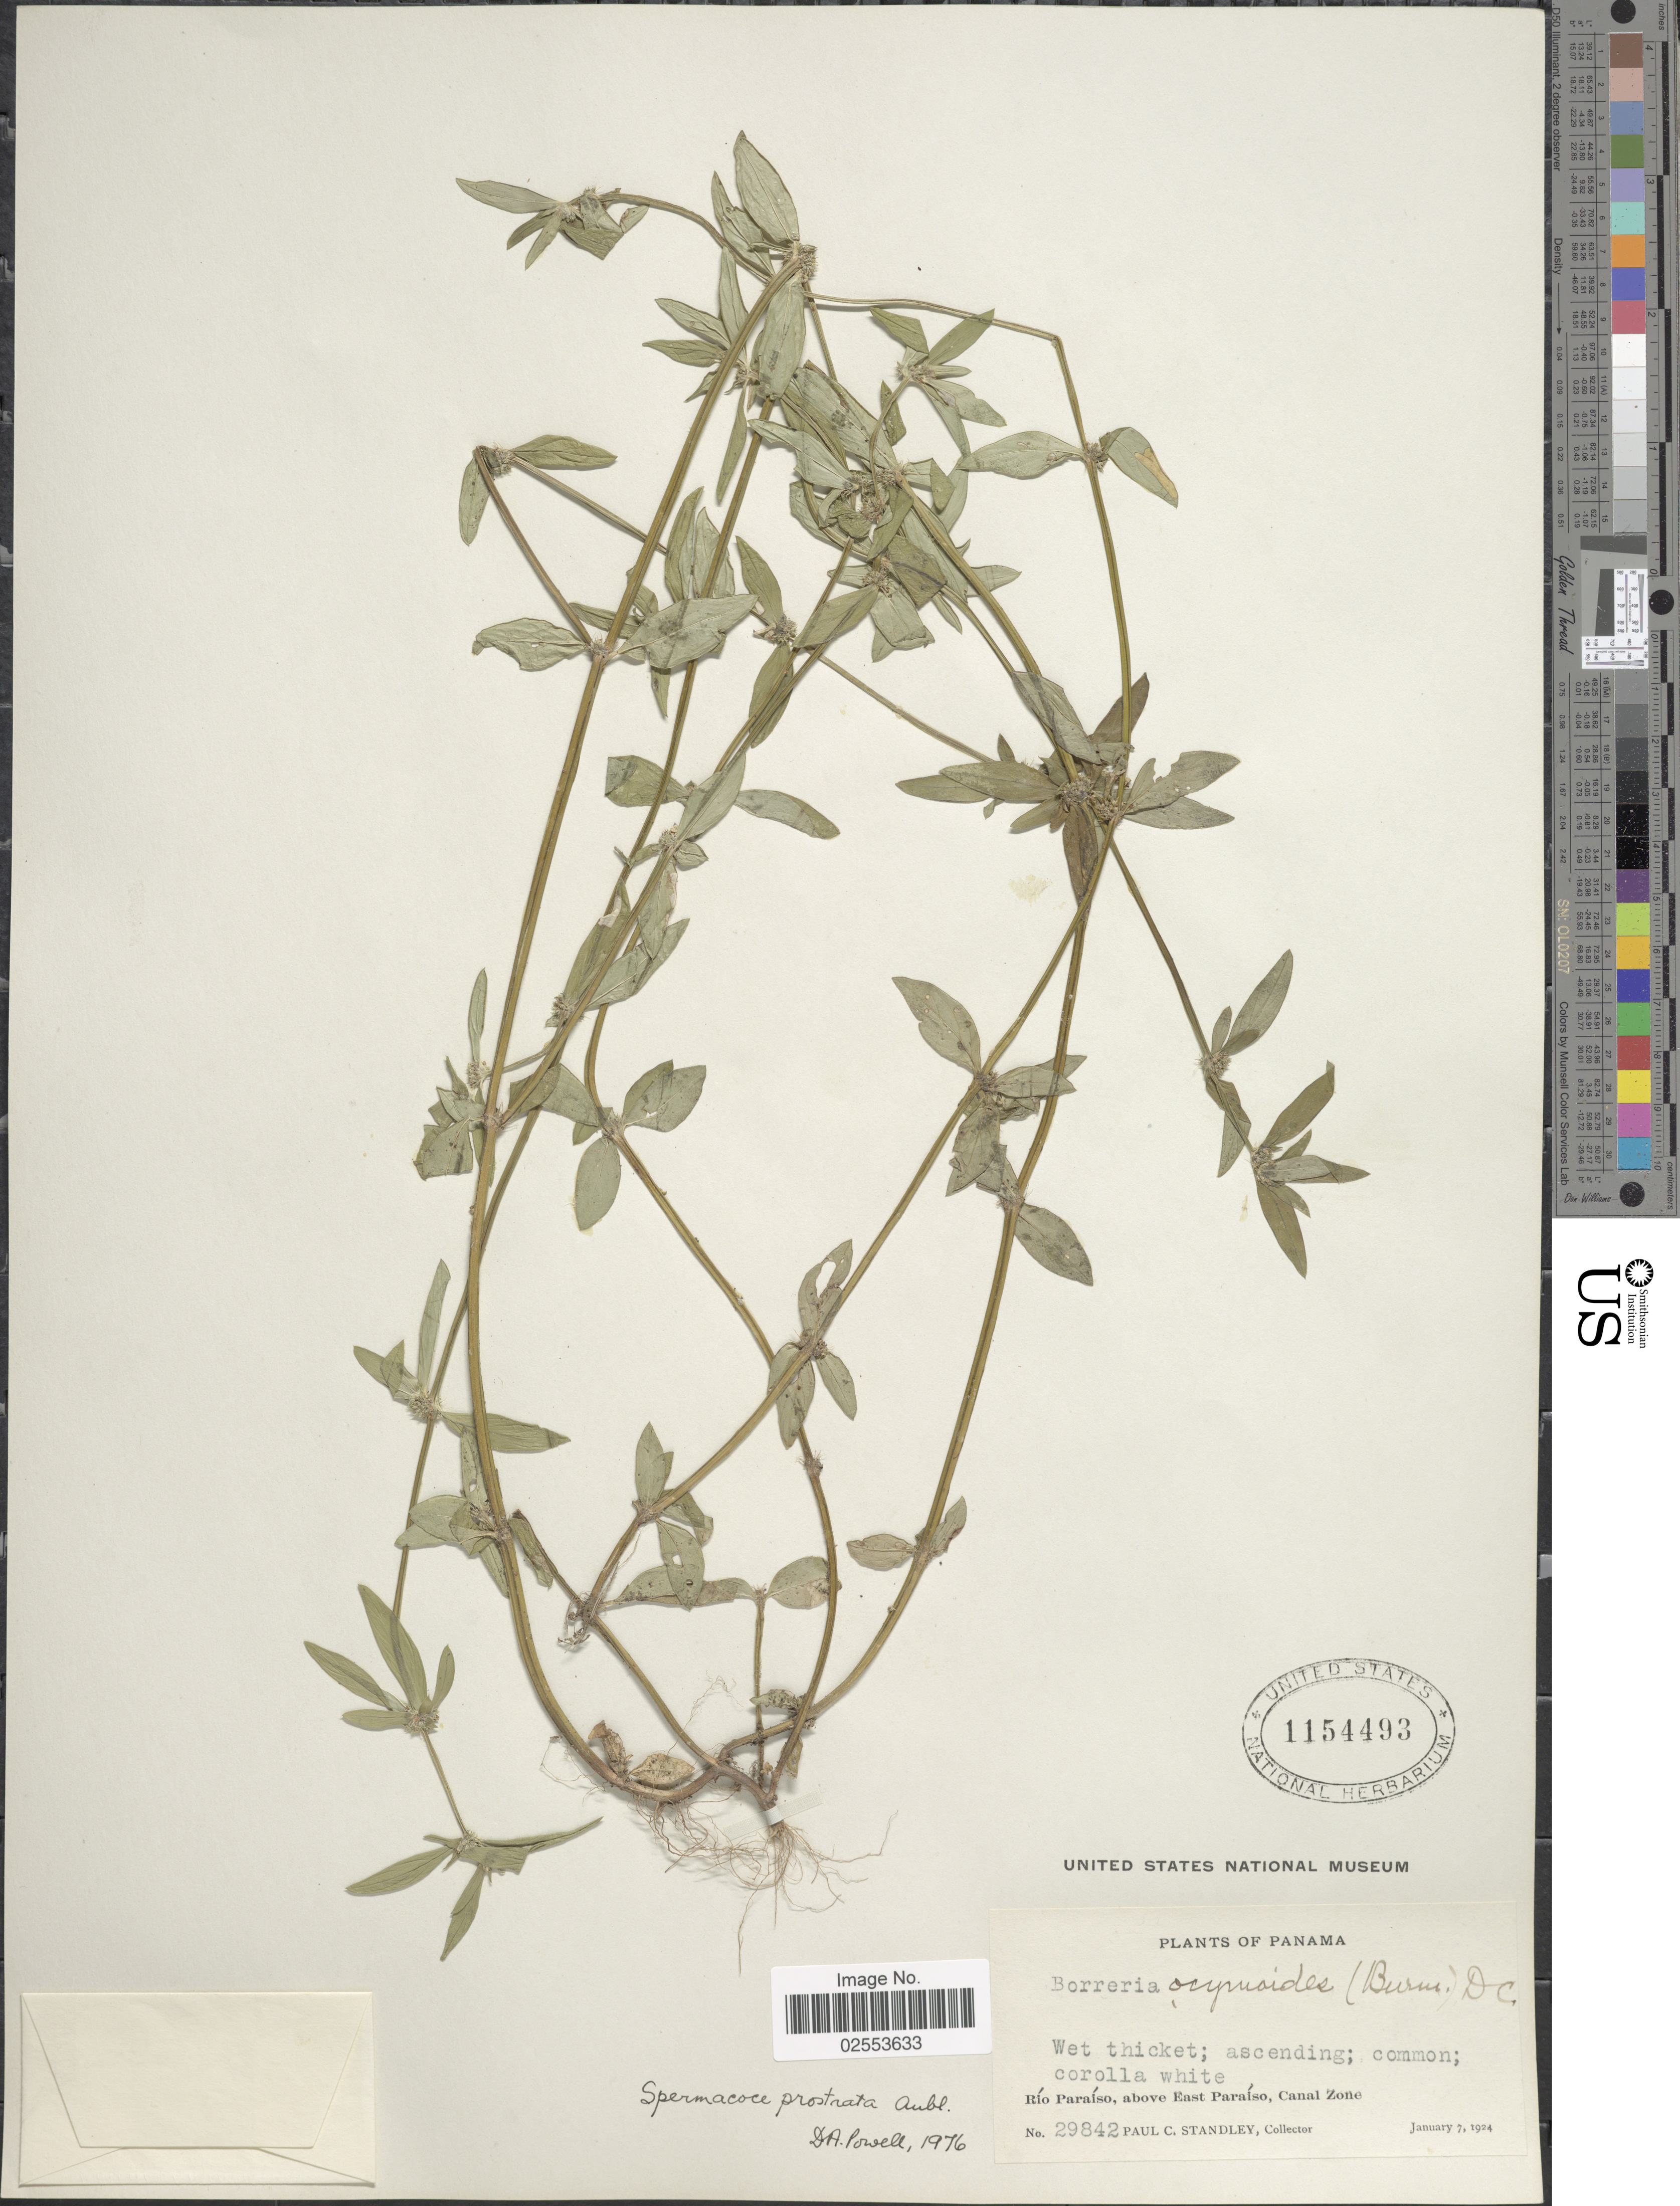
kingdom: Plantae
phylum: Tracheophyta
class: Magnoliopsida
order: Gentianales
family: Rubiaceae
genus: Spermacoce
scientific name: Spermacoce prostrata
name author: Aubl.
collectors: P. C. Standley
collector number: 29842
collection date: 1924-01-07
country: Panama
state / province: Colón / Panamá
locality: Canal Zone, Rio Paraiso, above East Paraiso.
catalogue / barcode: US 1154493